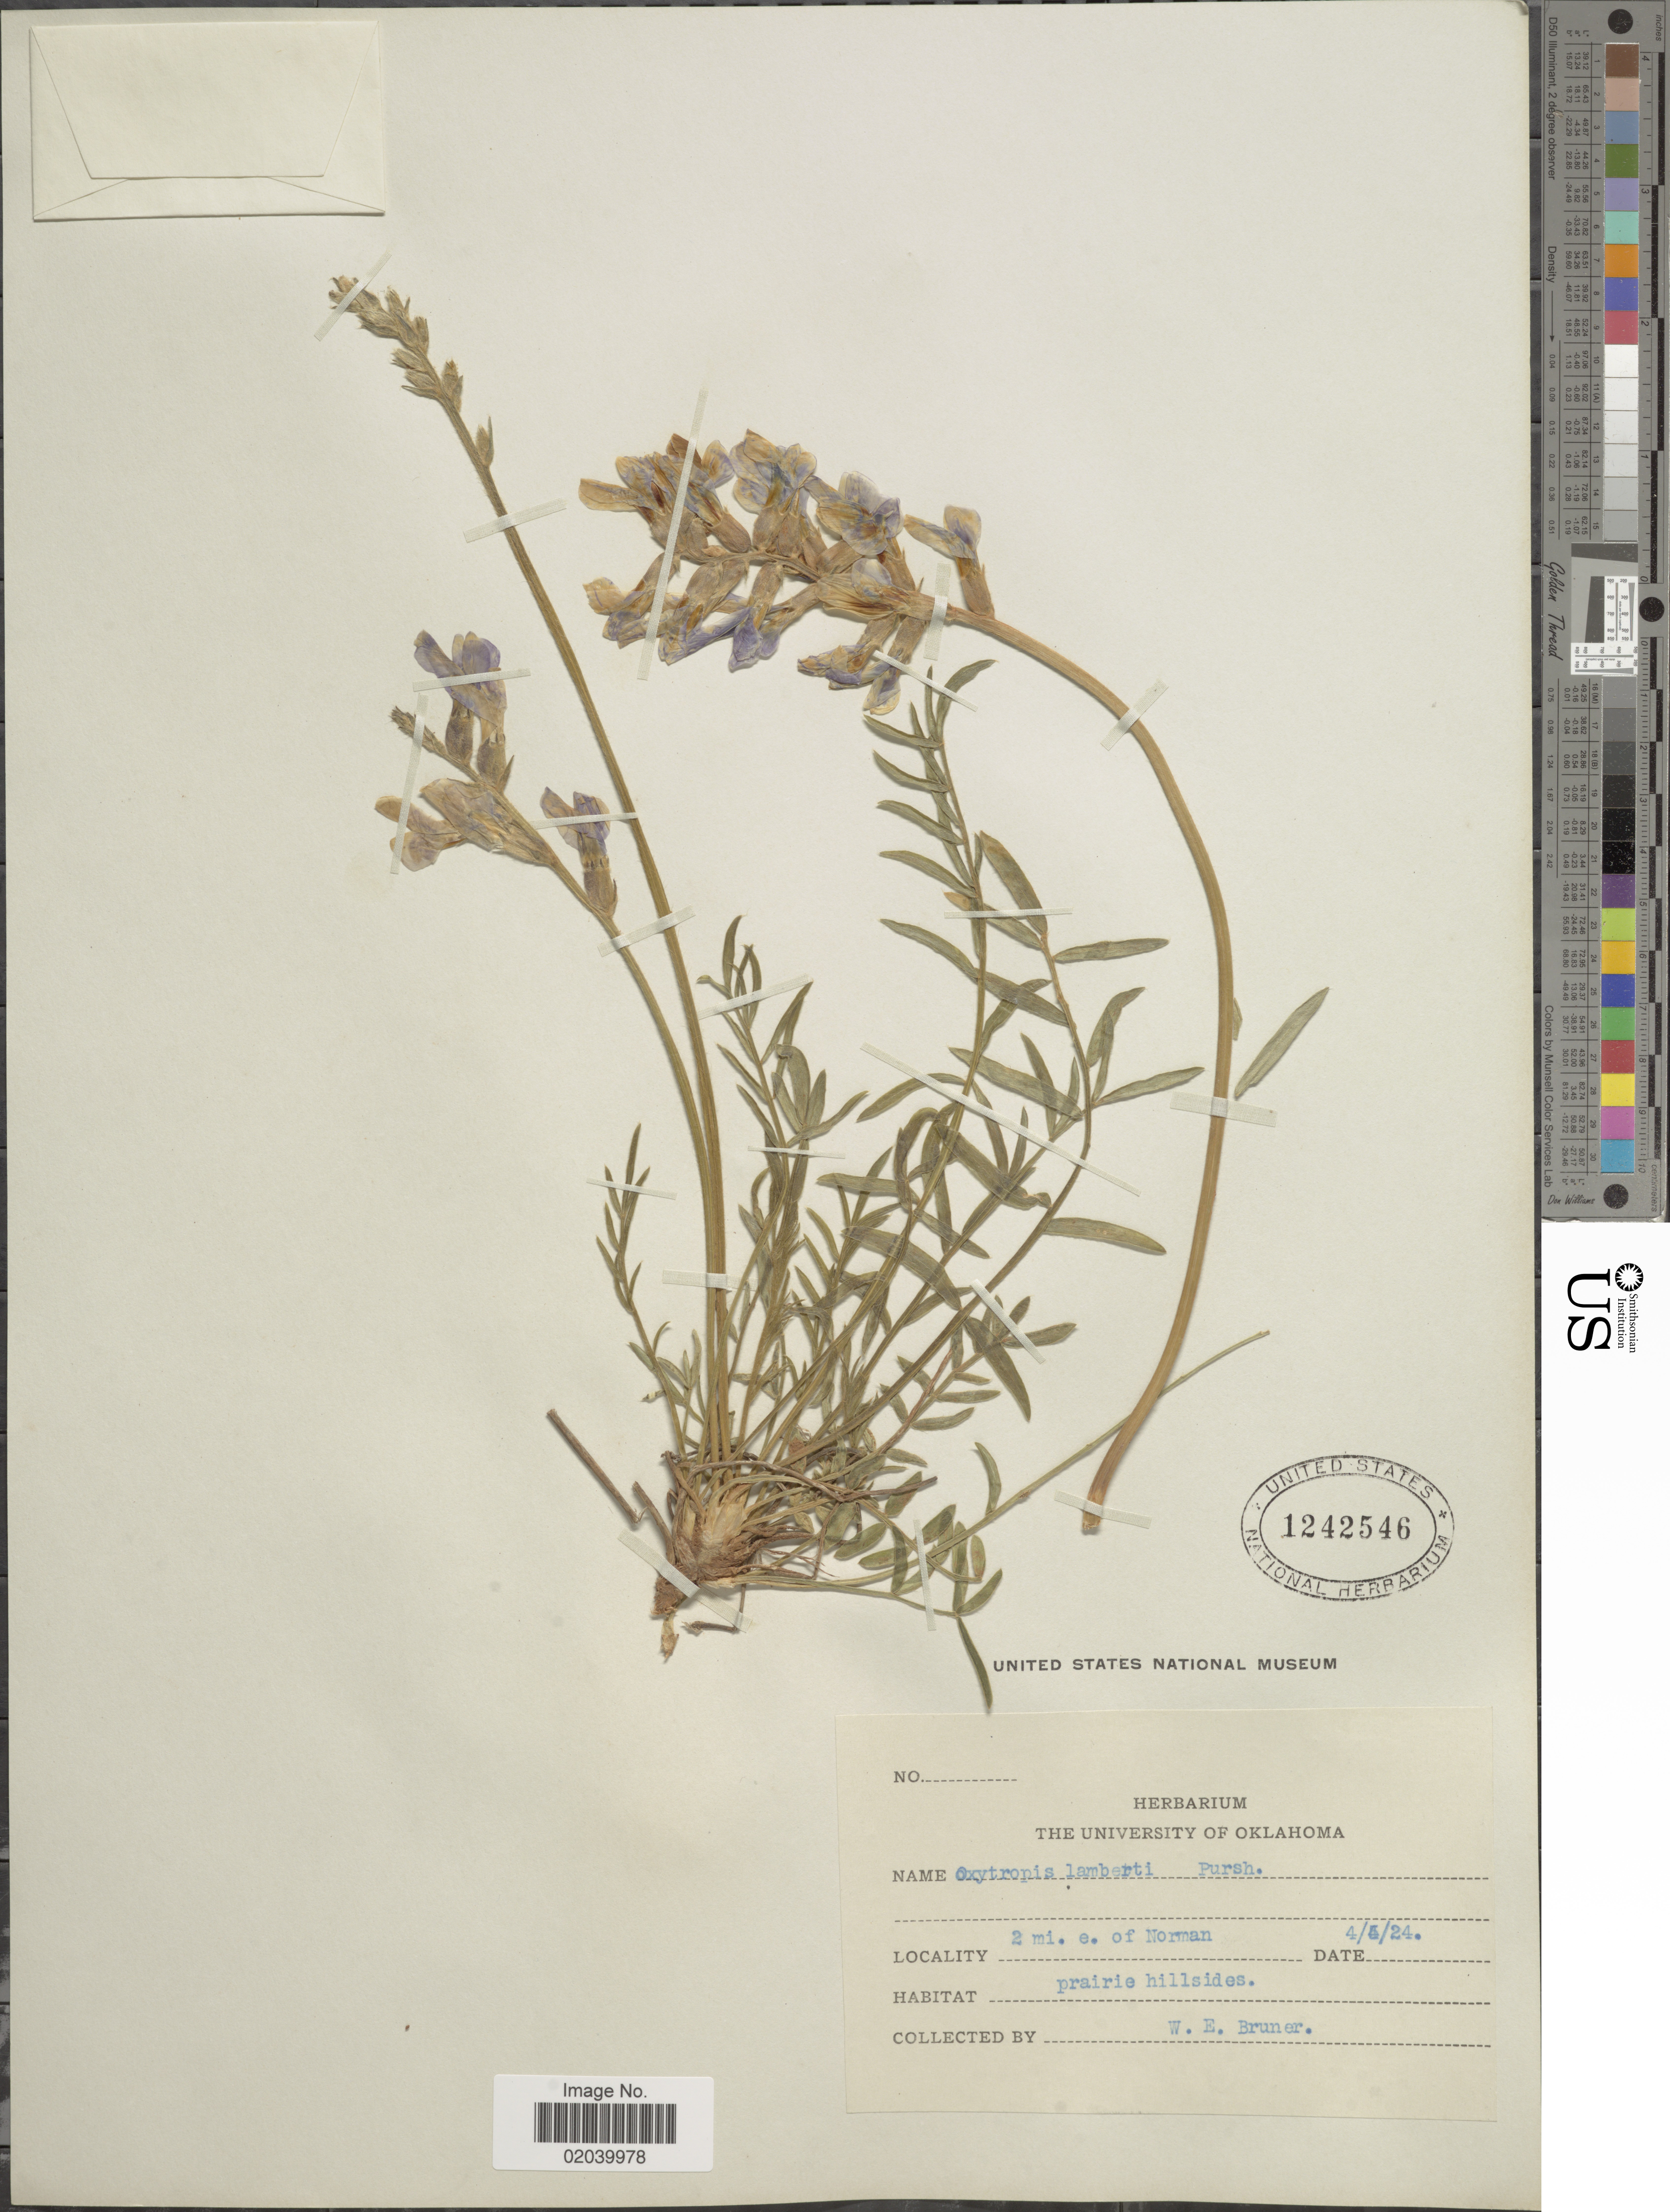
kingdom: Plantae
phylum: Tracheophyta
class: Magnoliopsida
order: Fabales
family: Fabaceae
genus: Oxytropis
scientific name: Oxytropis lambertii var. articulata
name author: (Greene) Barneby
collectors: W. Bruner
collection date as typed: Transcribed d/m/y: 5/4/24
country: United States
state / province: Oklahoma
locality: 2 mi. e of Norman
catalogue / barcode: US 1242546